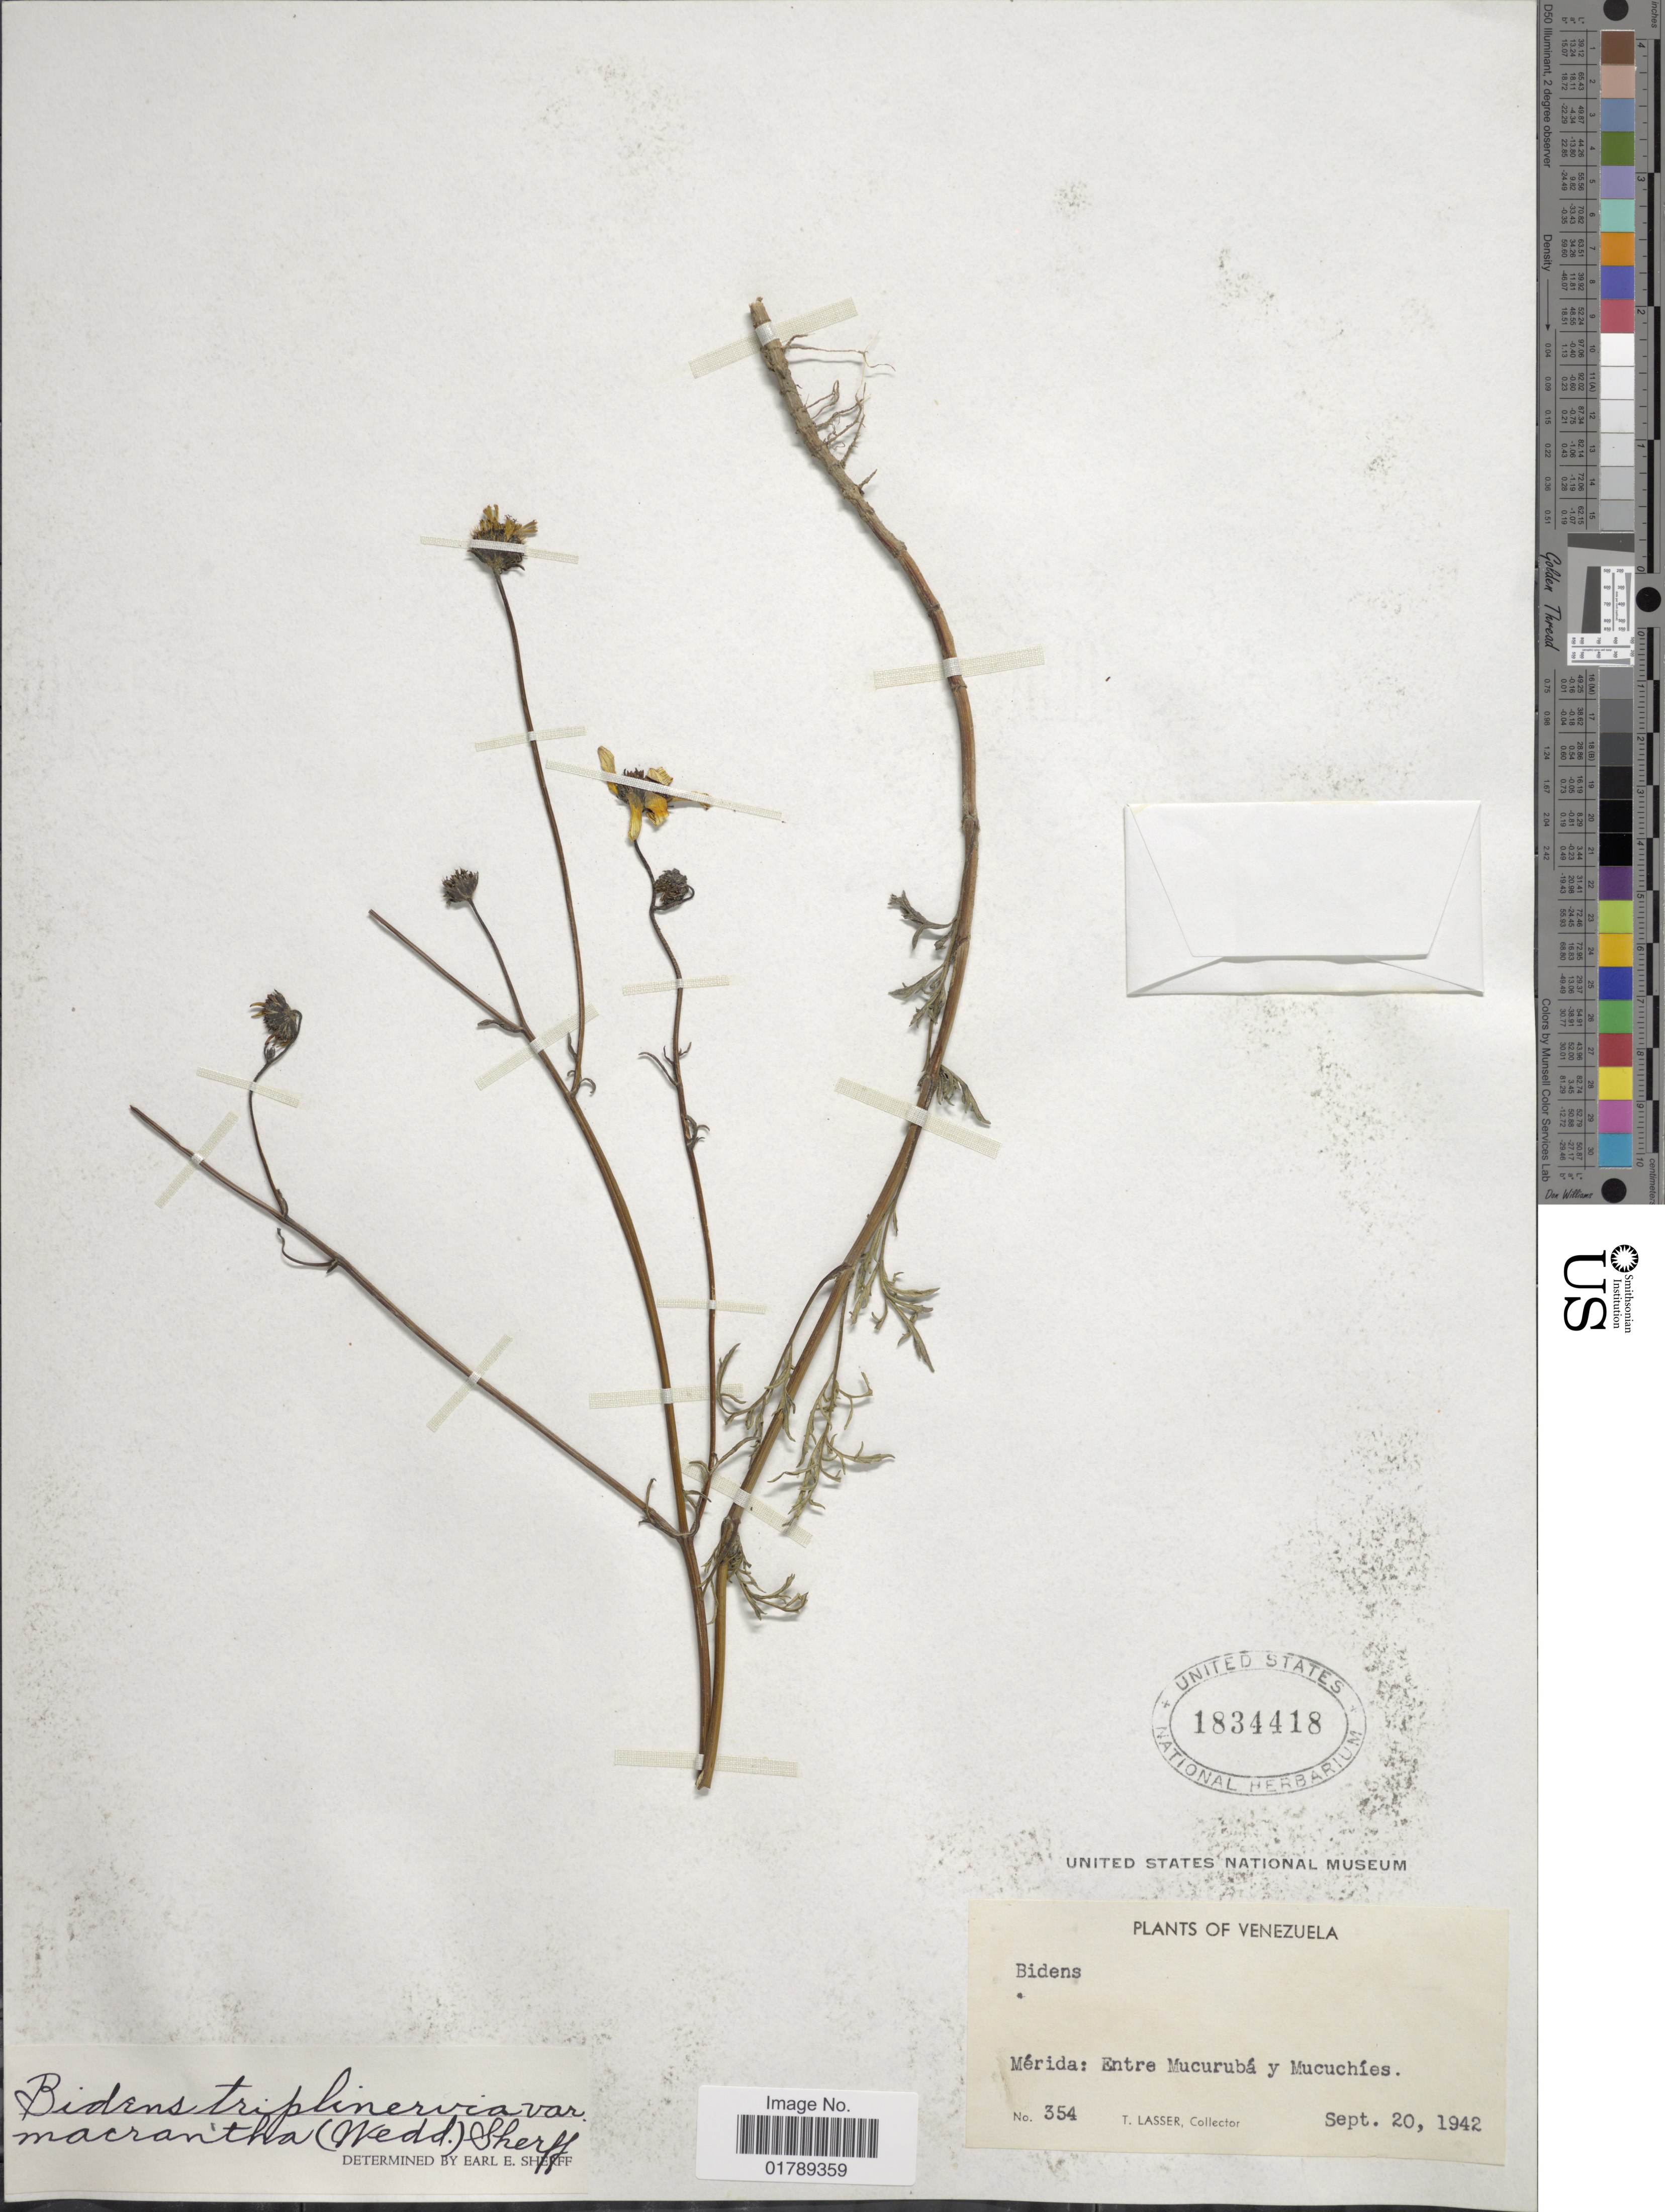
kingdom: Plantae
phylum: Tracheophyta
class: Magnoliopsida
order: Asterales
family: Asteraceae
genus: Bidens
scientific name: Bidens triplinervia var. macrantha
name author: (Wedd.) Sherff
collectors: T. Lasser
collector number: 354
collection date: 1942-09-20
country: Venezuela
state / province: Mérida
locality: Entre Mucurubá y Mucuchíes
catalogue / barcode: US 1834418